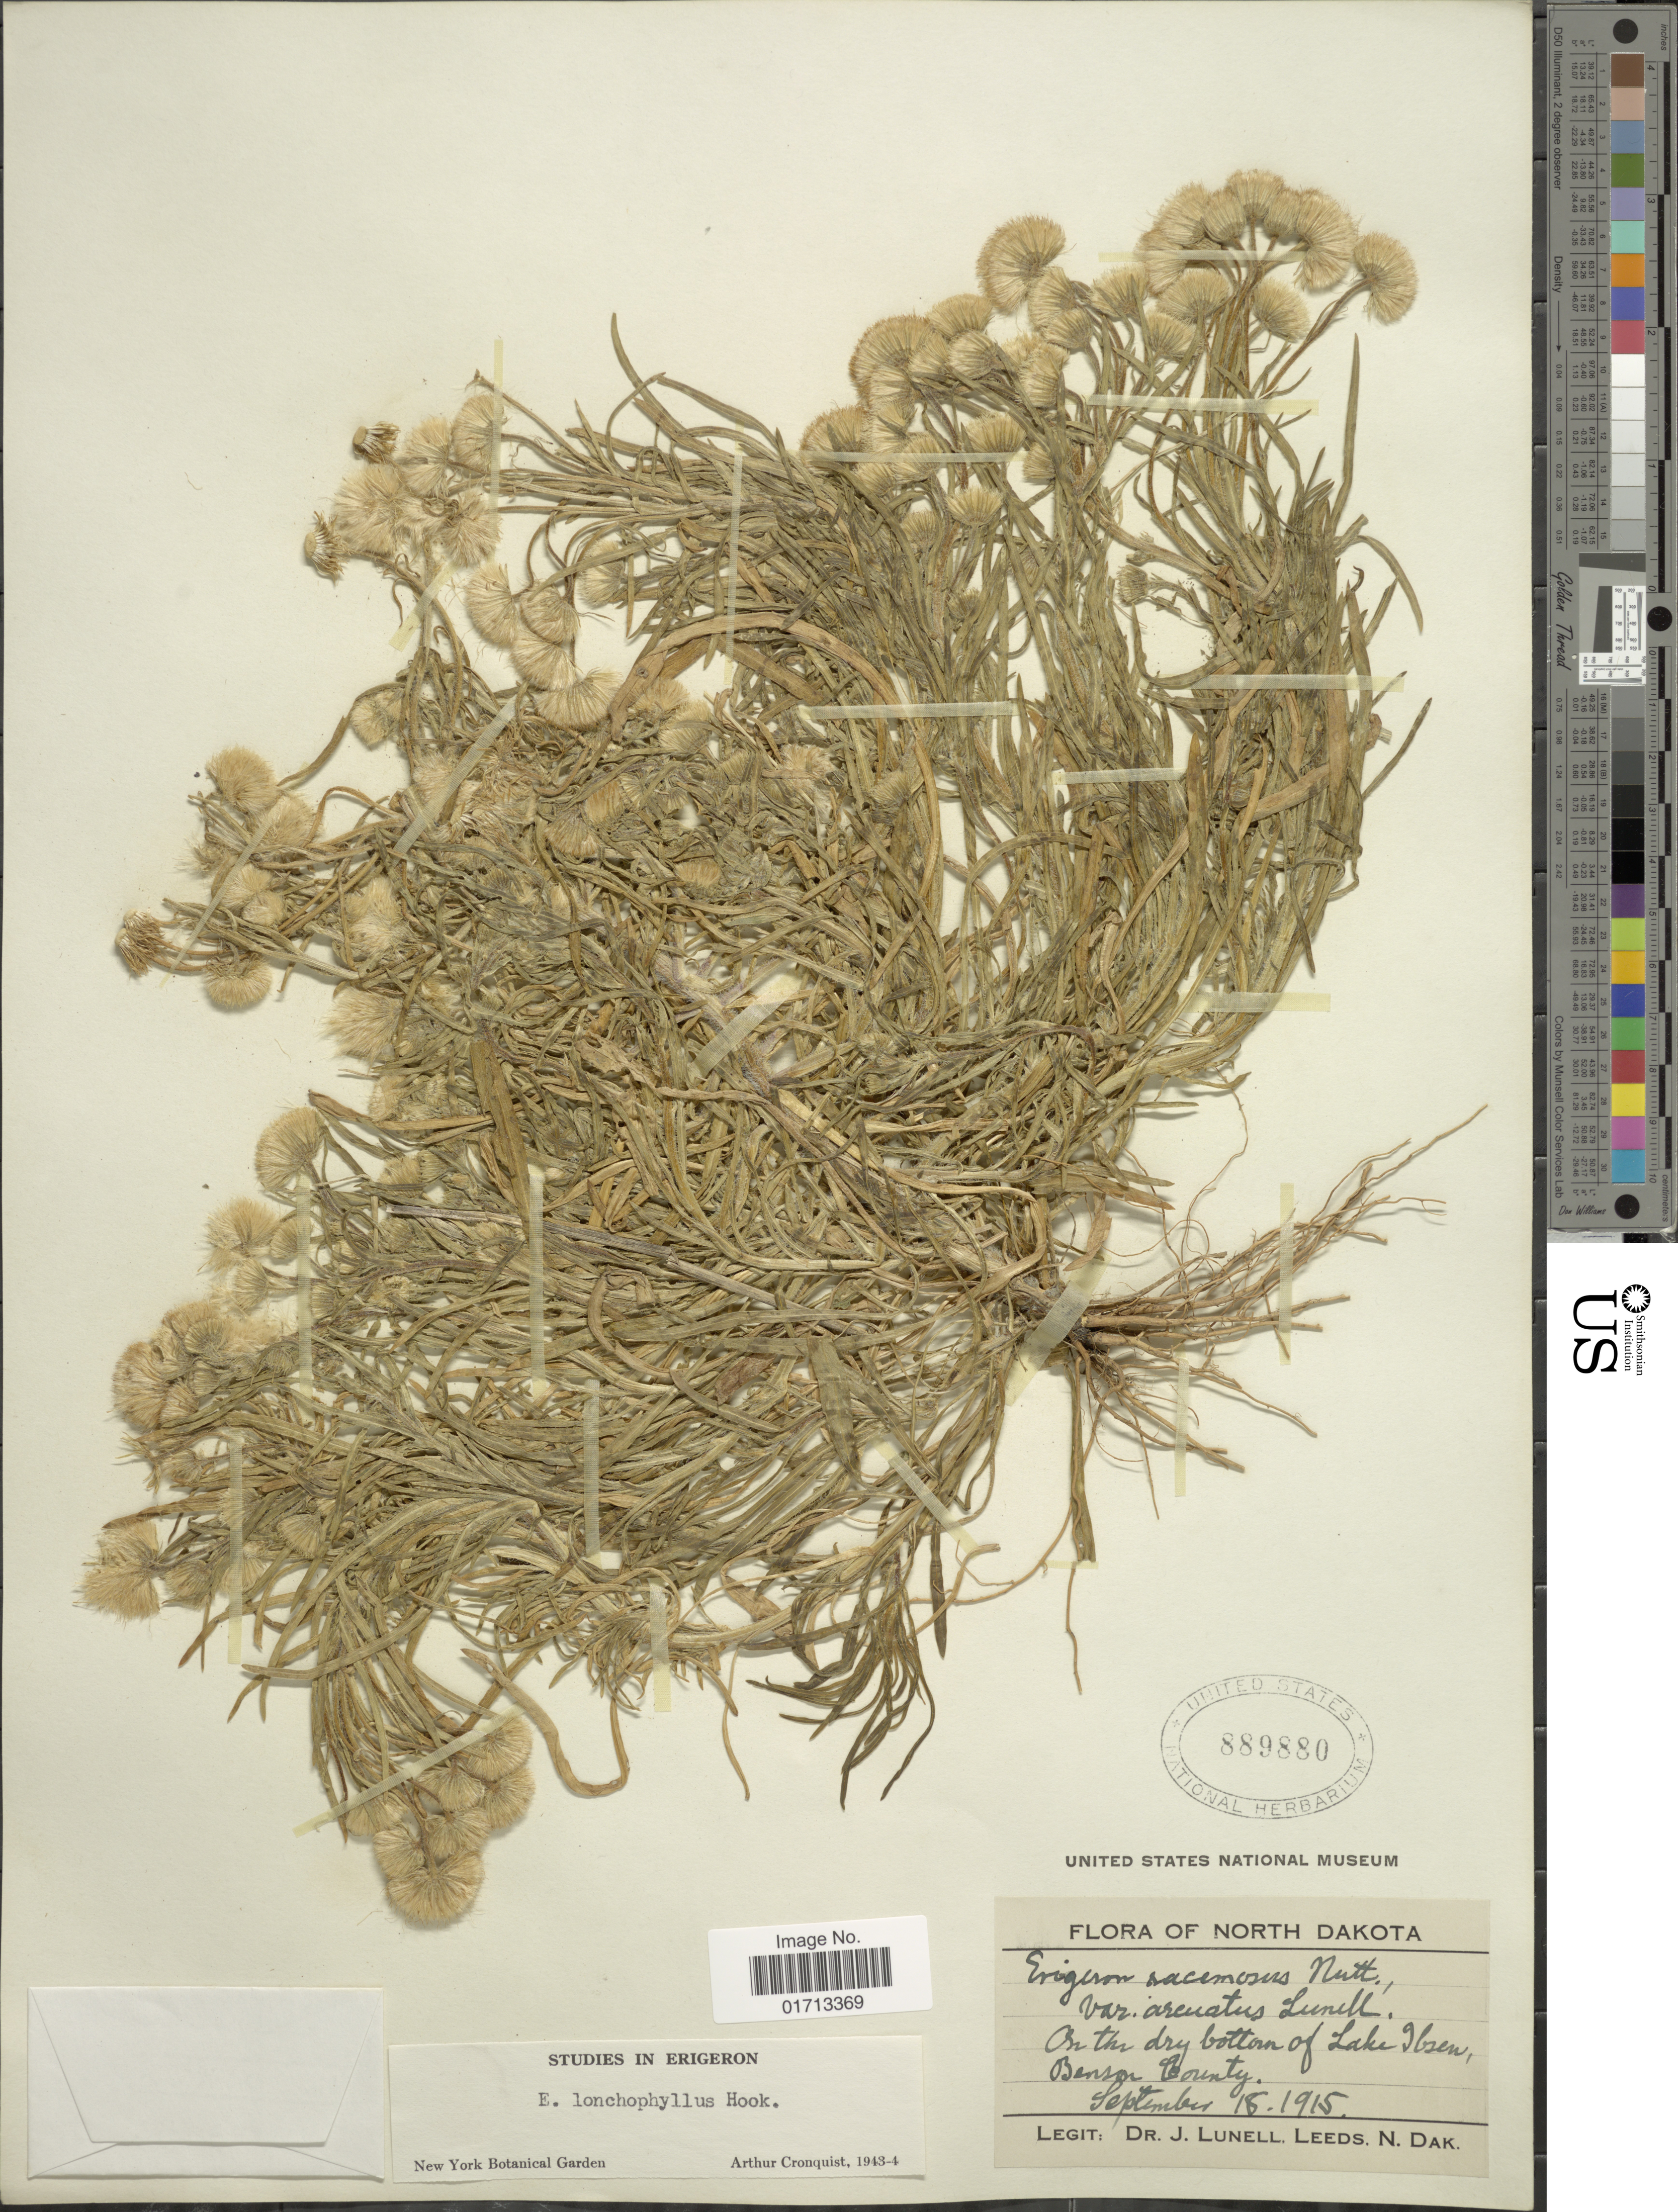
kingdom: Plantae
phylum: Tracheophyta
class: Magnoliopsida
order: Asterales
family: Asteraceae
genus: Erigeron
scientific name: Erigeron lonchophyllus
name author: Hook.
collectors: J. Lunell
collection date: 1915-09-18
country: United States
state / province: North Dakota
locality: Lake Ibsen, Benson County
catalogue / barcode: US 889880